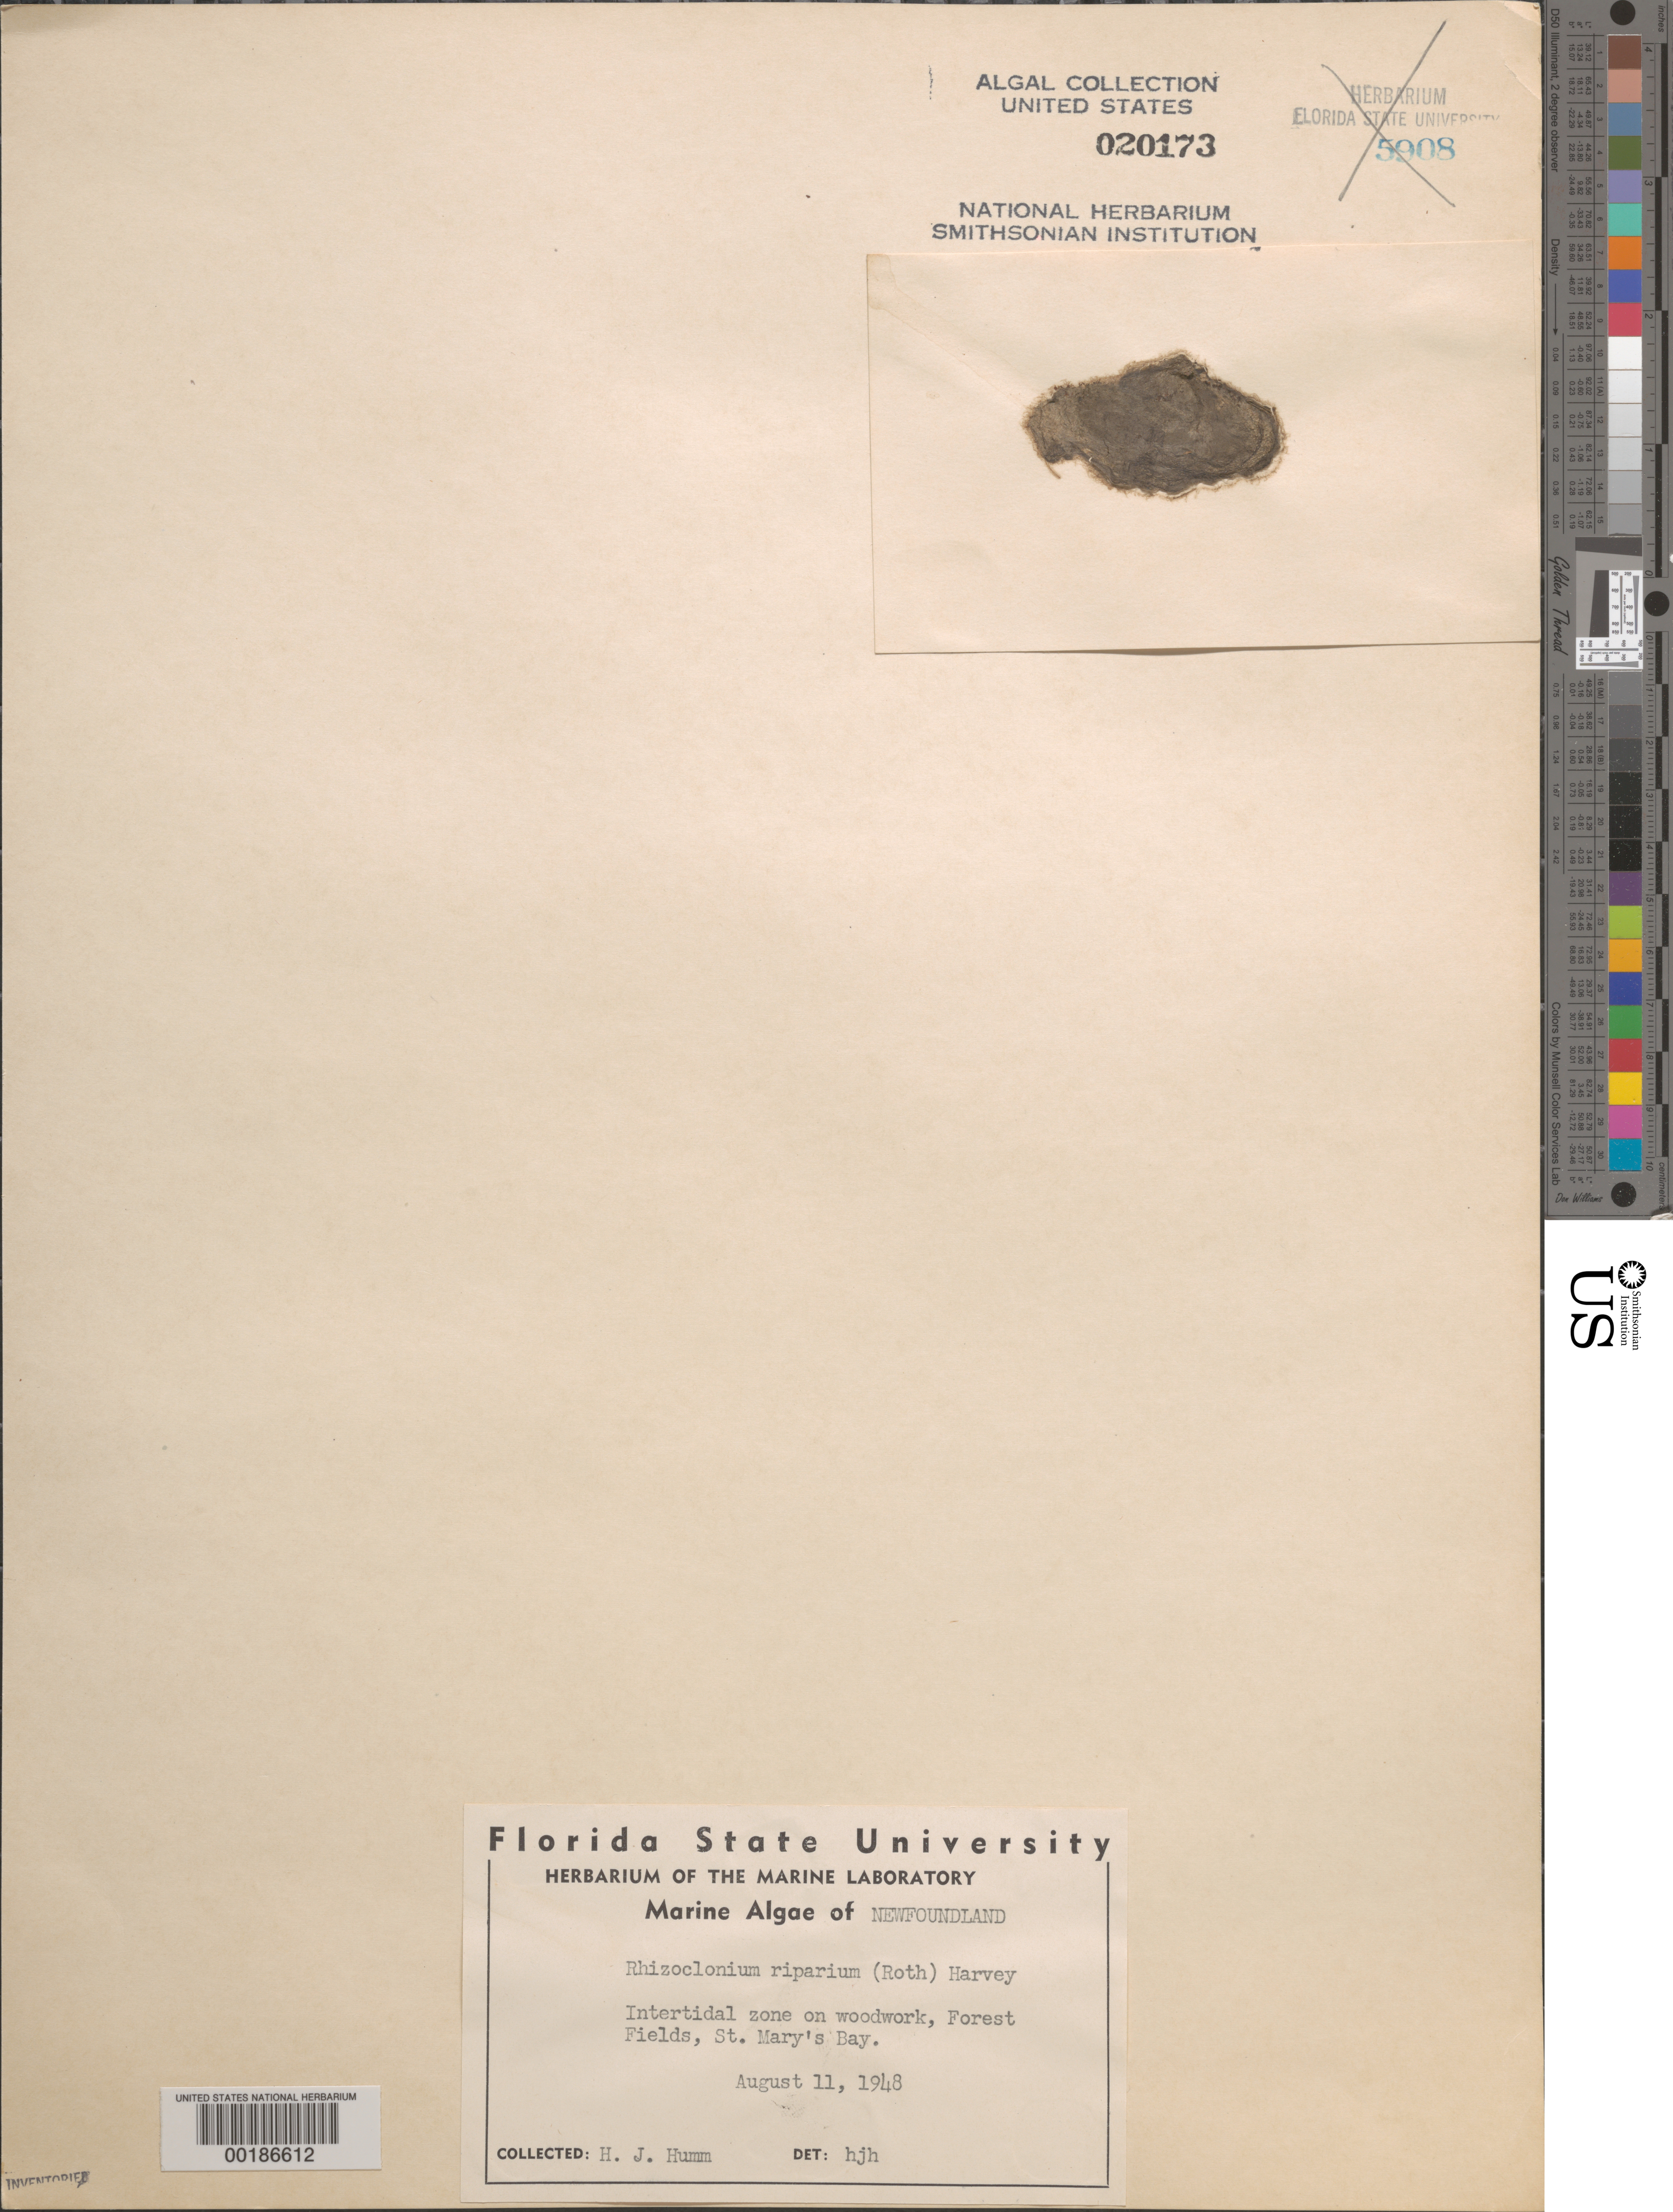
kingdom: Plantae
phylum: Chlorophyta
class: Ulvophyceae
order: Cladophorales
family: Cladophoraceae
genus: Rhizoclonium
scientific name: Rhizoclonium riparium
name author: (Roth) Harv.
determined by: Humm, Harold J.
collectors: H. J. Humm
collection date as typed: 11 Aug 1948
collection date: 1948-08-11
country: Canada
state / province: Newfoundland and Labrador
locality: Forest Fields, St. Mary's Bay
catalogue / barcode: US 20173